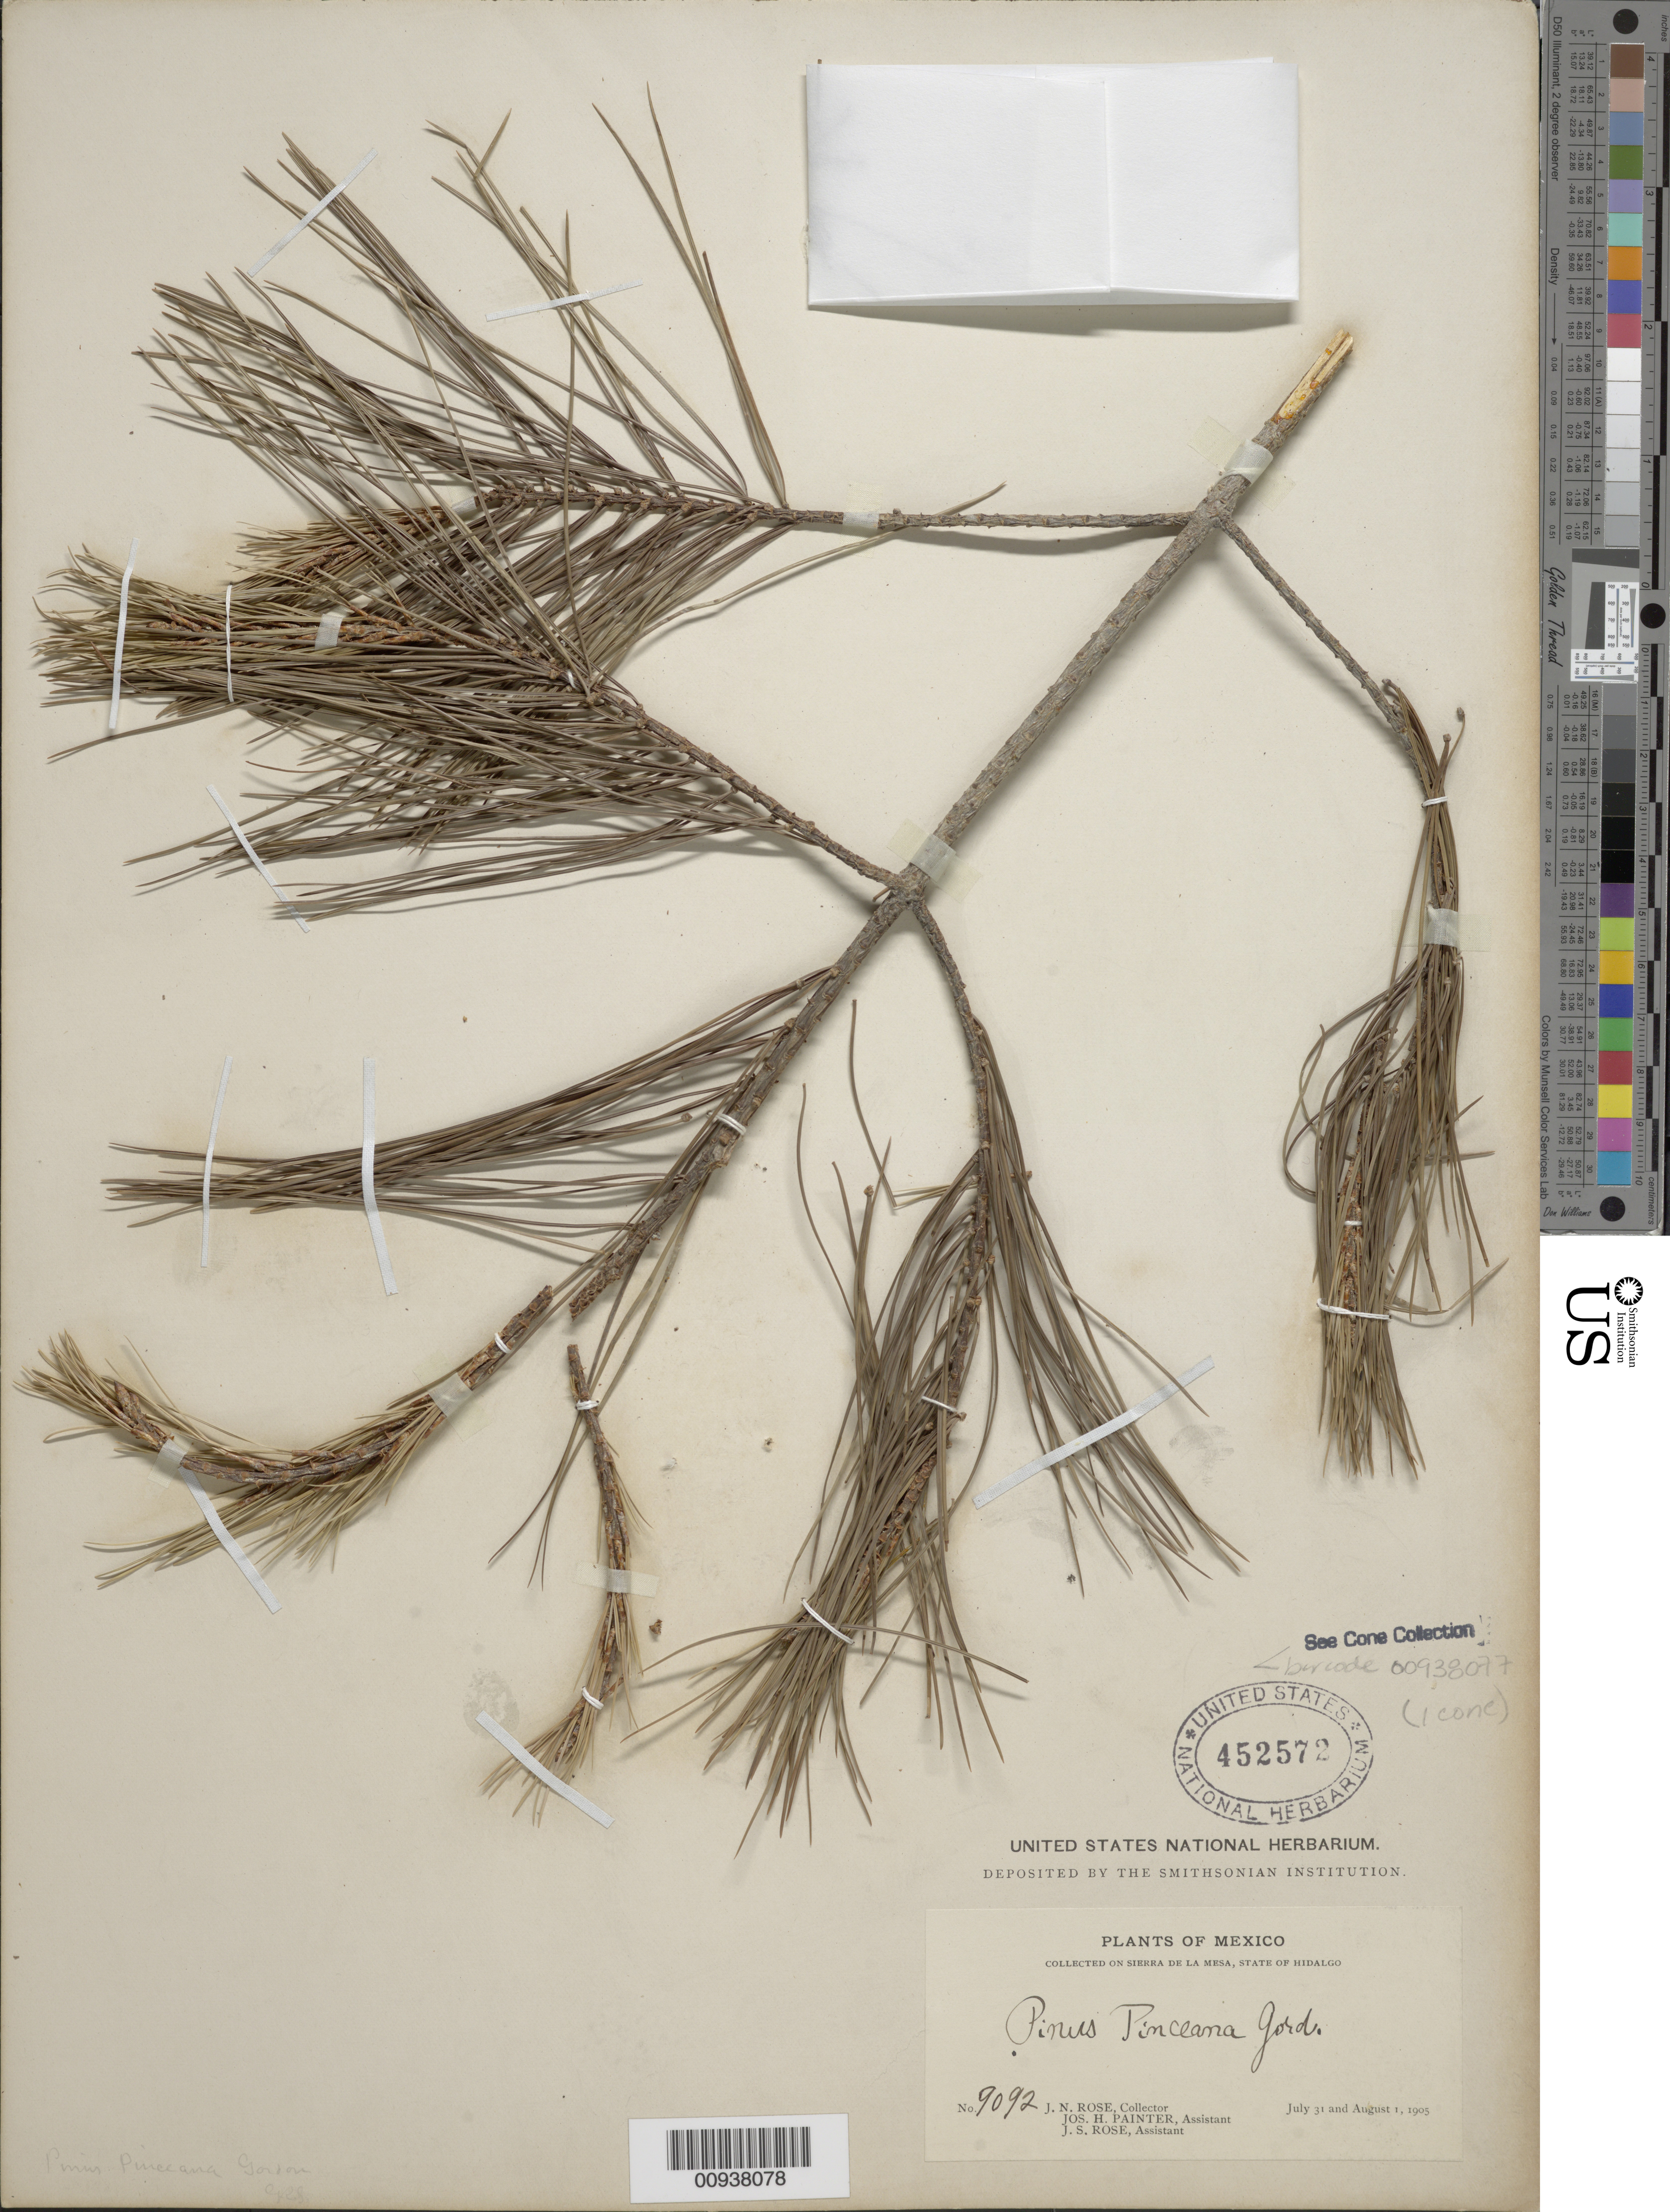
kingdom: Plantae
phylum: Tracheophyta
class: Pinopsida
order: Pinales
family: Pinaceae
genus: Pinus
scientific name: Pinus pinceana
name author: Gordon & Glend.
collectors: J. N. Rose, J. H. Painter & J. S. Rose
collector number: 9092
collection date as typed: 31 Jul 1905 to 01 Aug 1905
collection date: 1905-07-31/1905-08-01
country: Mexico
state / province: Hidalgo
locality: Sierra de la Mesa.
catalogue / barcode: US 452572